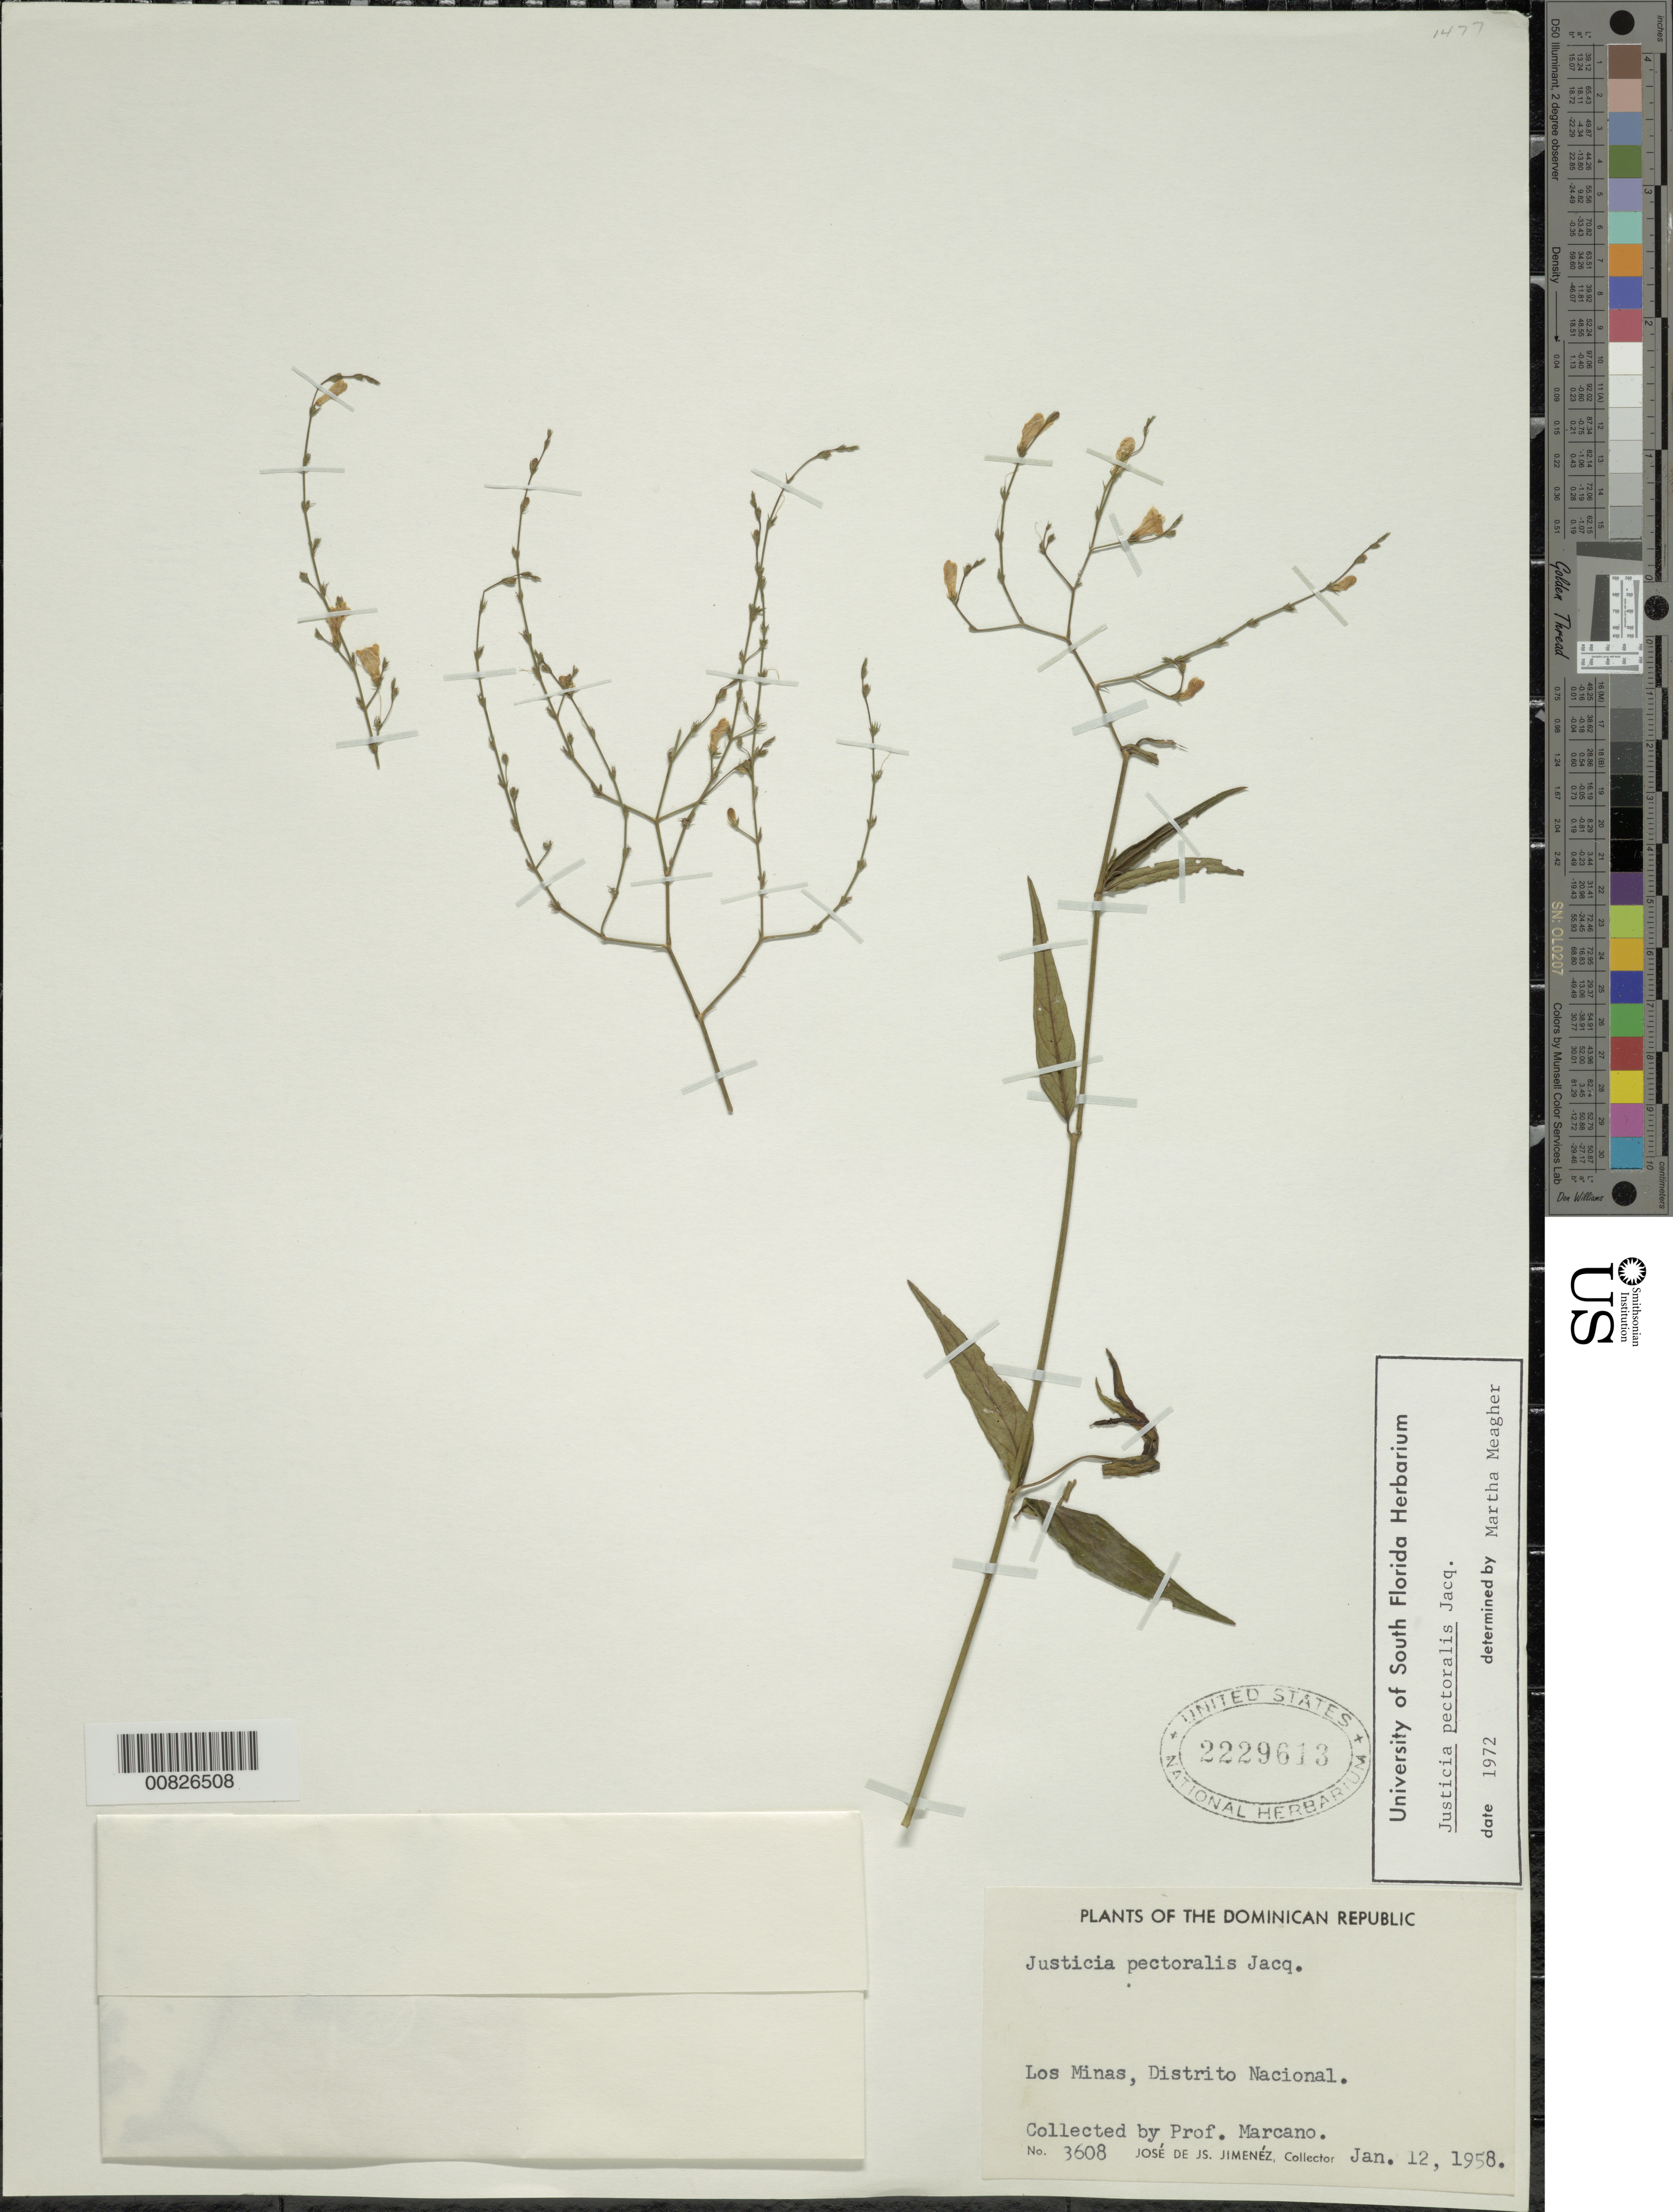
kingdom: Plantae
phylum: Tracheophyta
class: Magnoliopsida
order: Lamiales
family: Acanthaceae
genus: Justicia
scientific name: Justicia pectoralis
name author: Jacq.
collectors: E. J. Marcano F.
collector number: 3608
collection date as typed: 12 Jan 1958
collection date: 1958-01-12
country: Dominican Republic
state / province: Distrito Nacional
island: Hispaniola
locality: Los Minas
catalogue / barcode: US 2229613